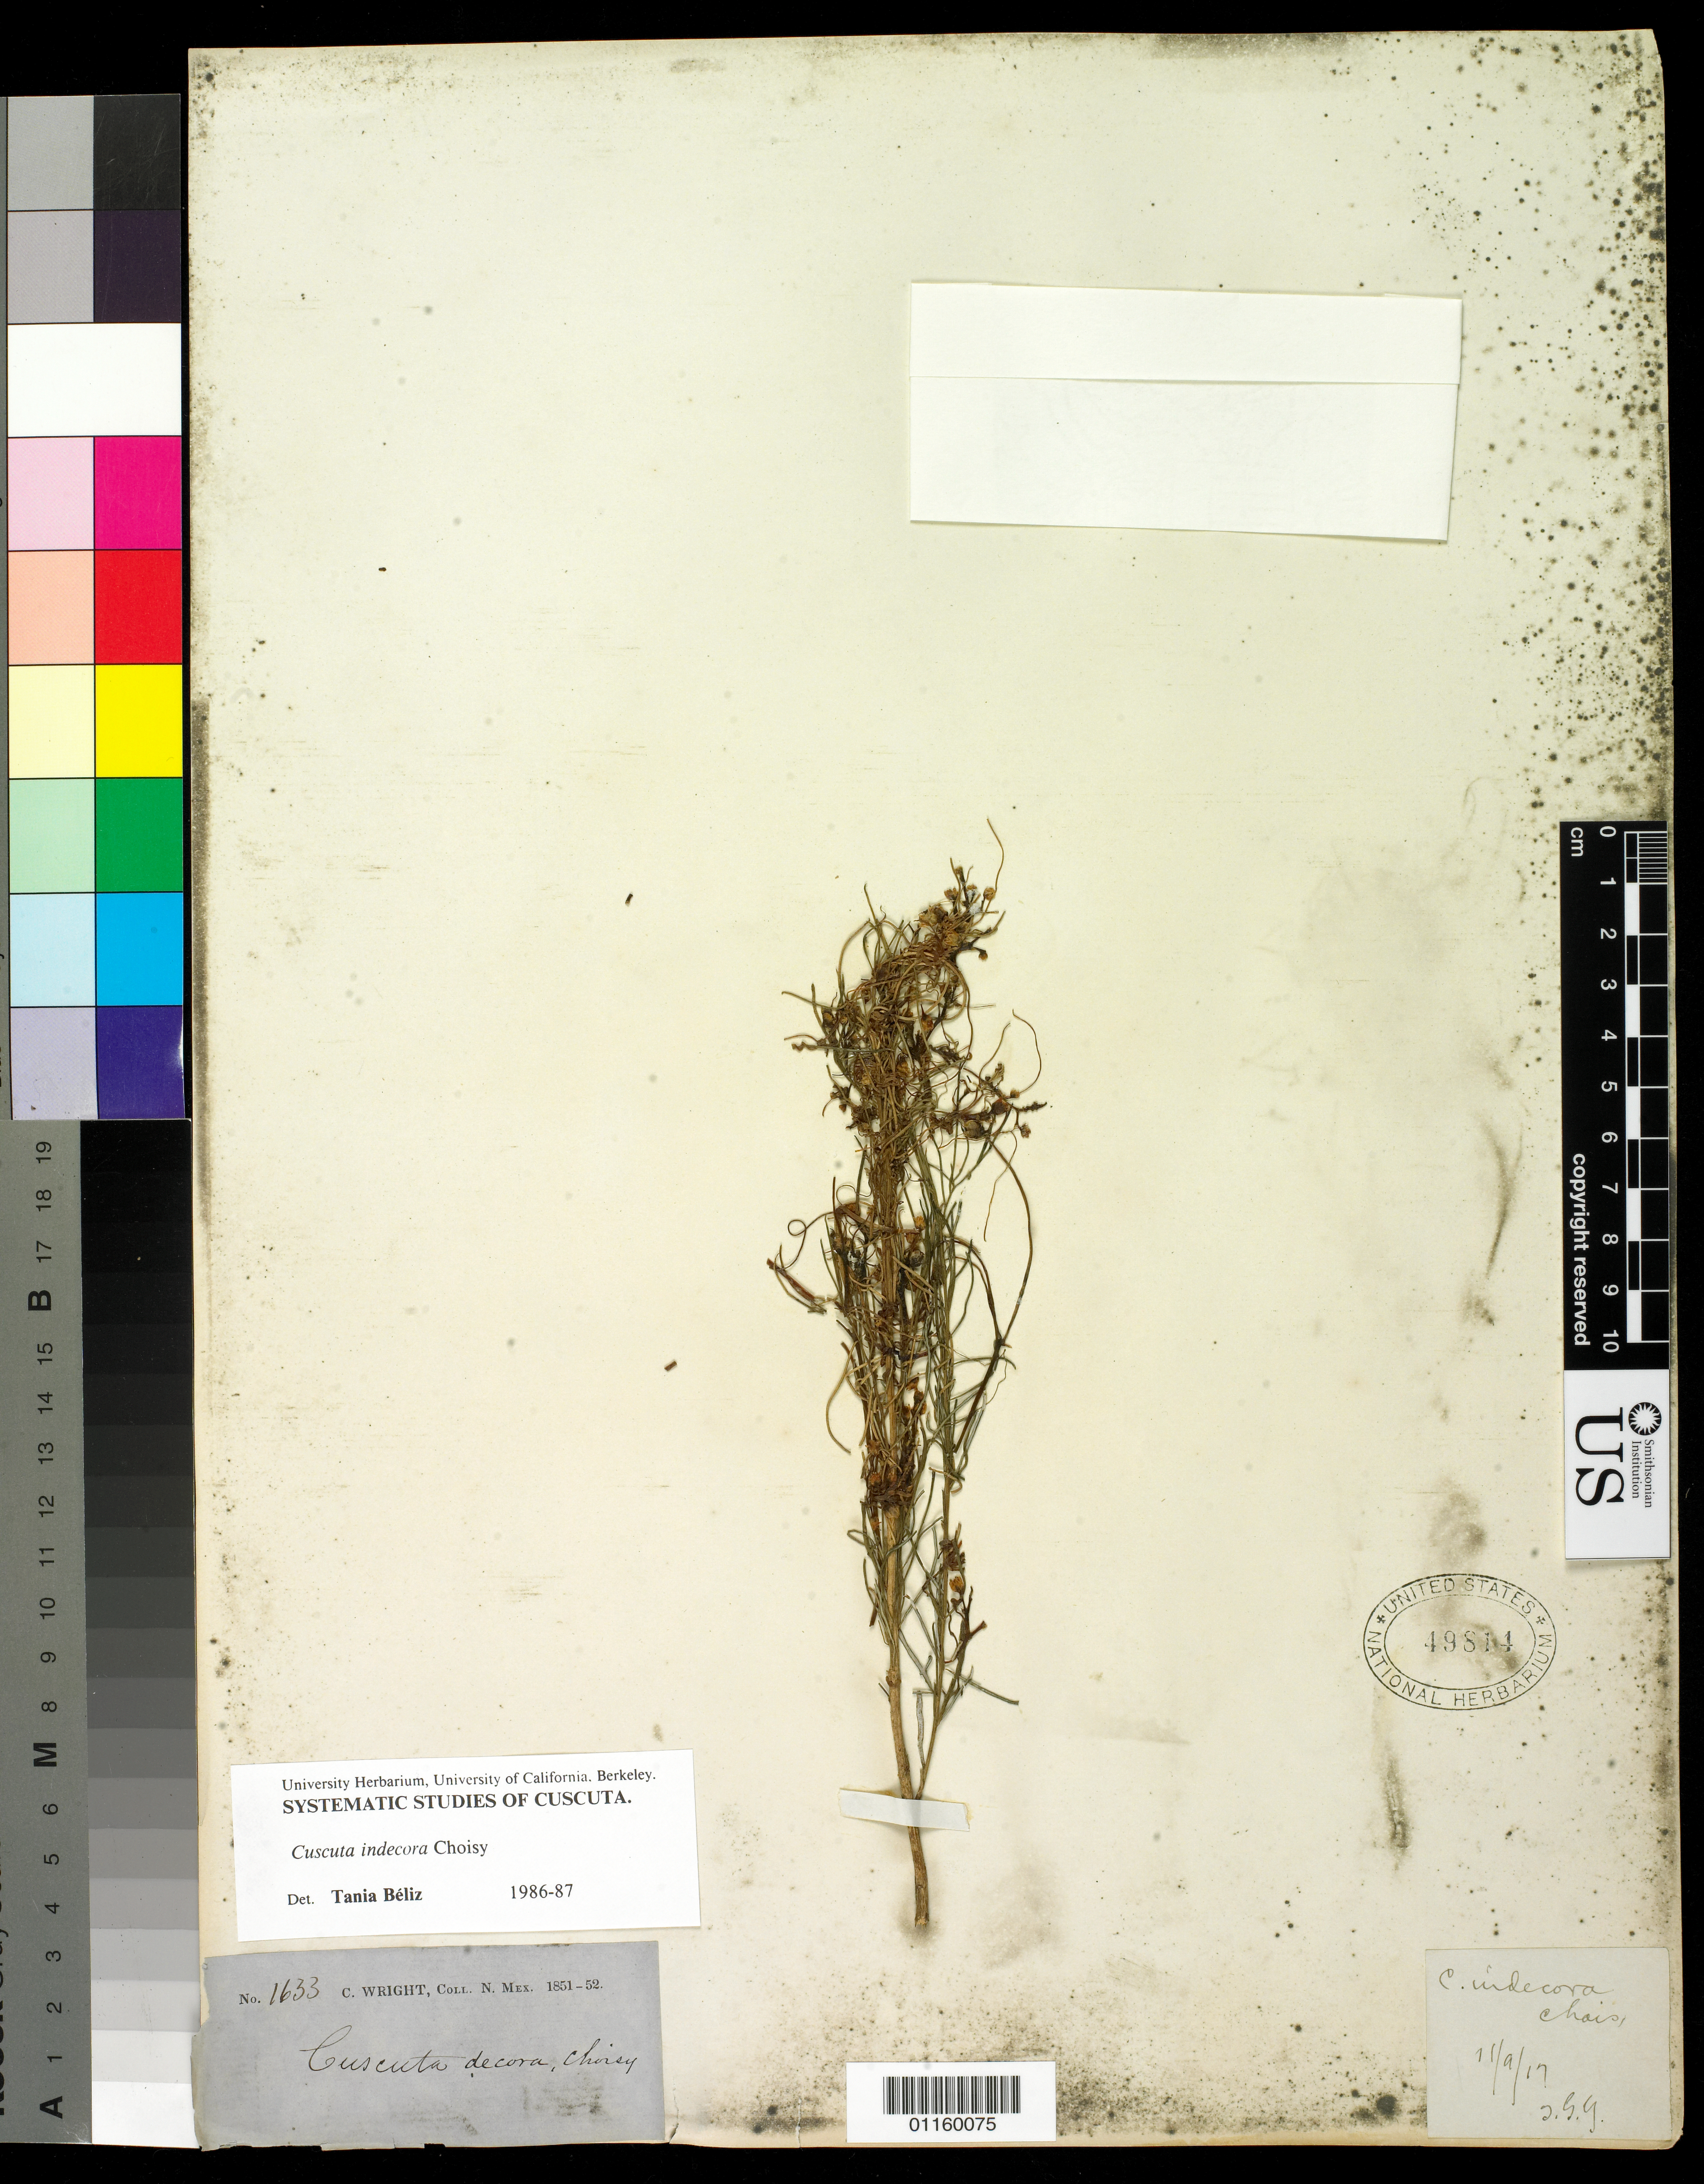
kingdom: Plantae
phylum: Tracheophyta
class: Magnoliopsida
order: Solanales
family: Convolvulaceae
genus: Cuscuta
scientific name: Cuscuta indecora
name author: Choisy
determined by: Béliz, T.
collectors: C. Wright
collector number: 1633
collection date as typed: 1851 to -- --- 1852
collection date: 1851/1852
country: United States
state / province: New Mexico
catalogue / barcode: US 49814